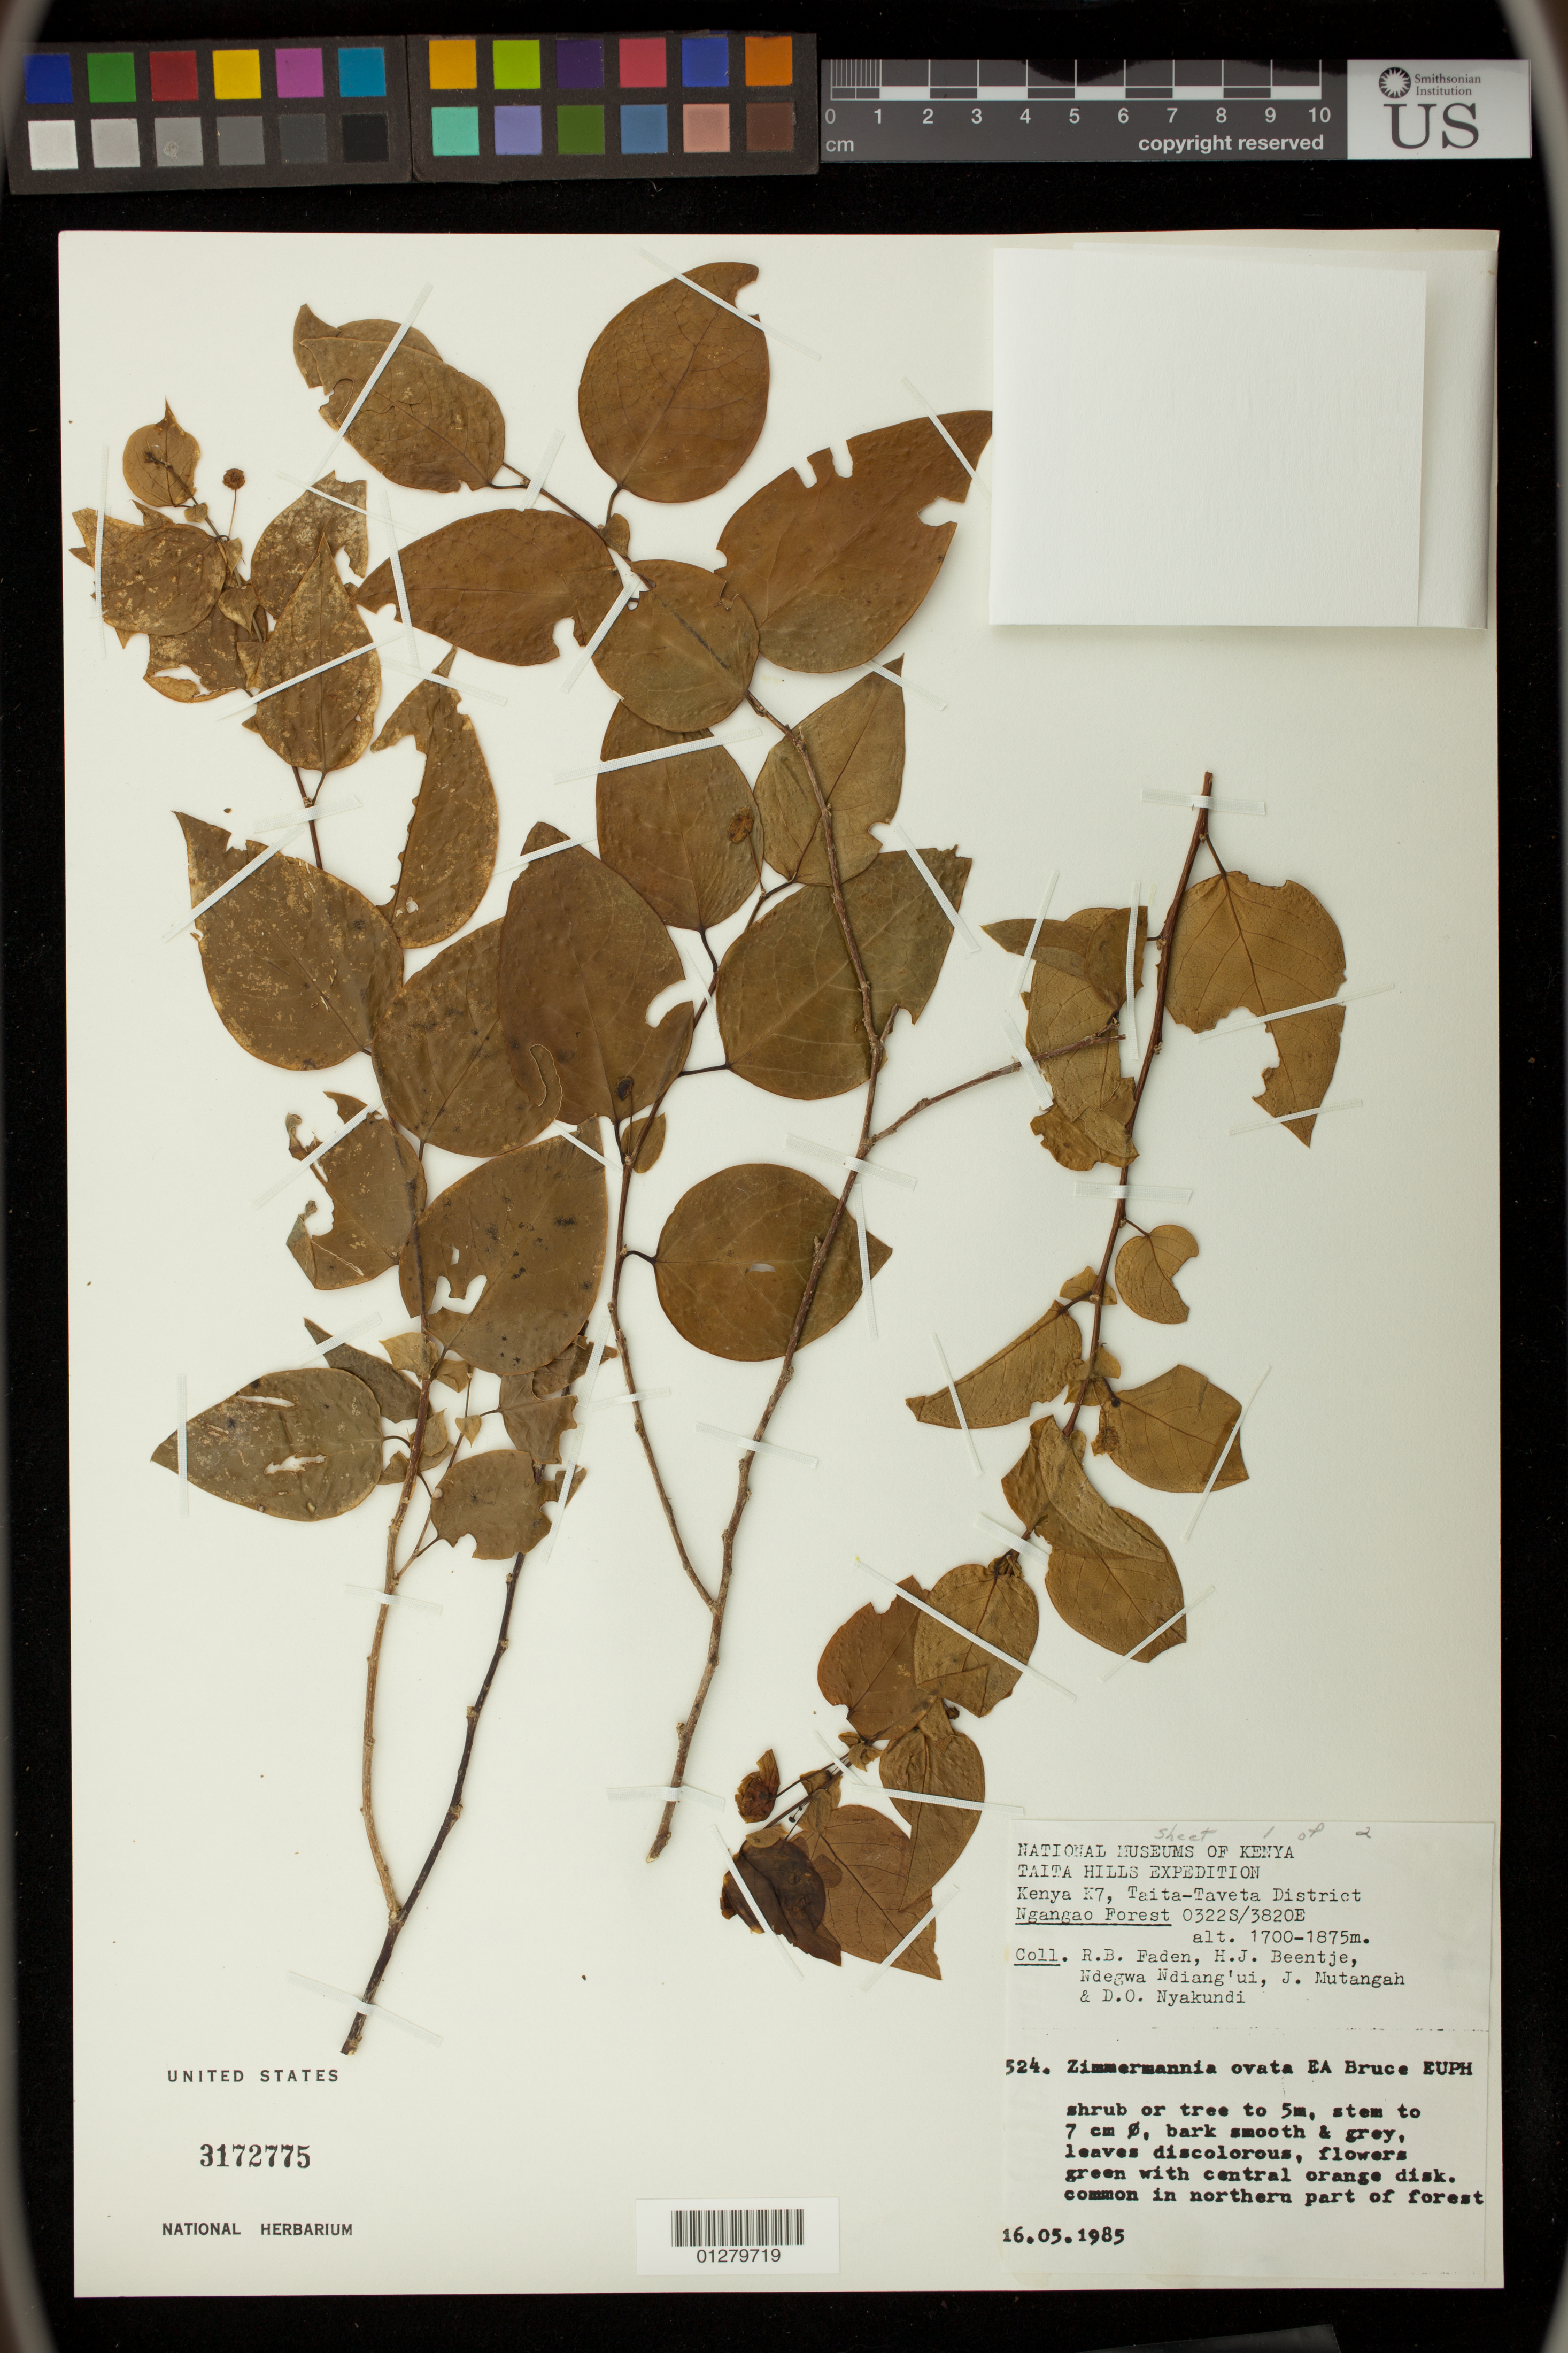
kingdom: Plantae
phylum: Tracheophyta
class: Magnoliopsida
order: Malpighiales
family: Phyllanthaceae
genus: Zimmermannia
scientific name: Zimmermannia ovata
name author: E.A. Bruce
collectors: R. B. Faden, H. J. Beentje, Ndegwa Ndiang'ui, J. Mutangah & D. Nyakundi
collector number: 524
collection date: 1985-05-16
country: Kenya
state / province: Taita Taveta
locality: Ngangao Forest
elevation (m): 1700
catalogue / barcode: US 3172775